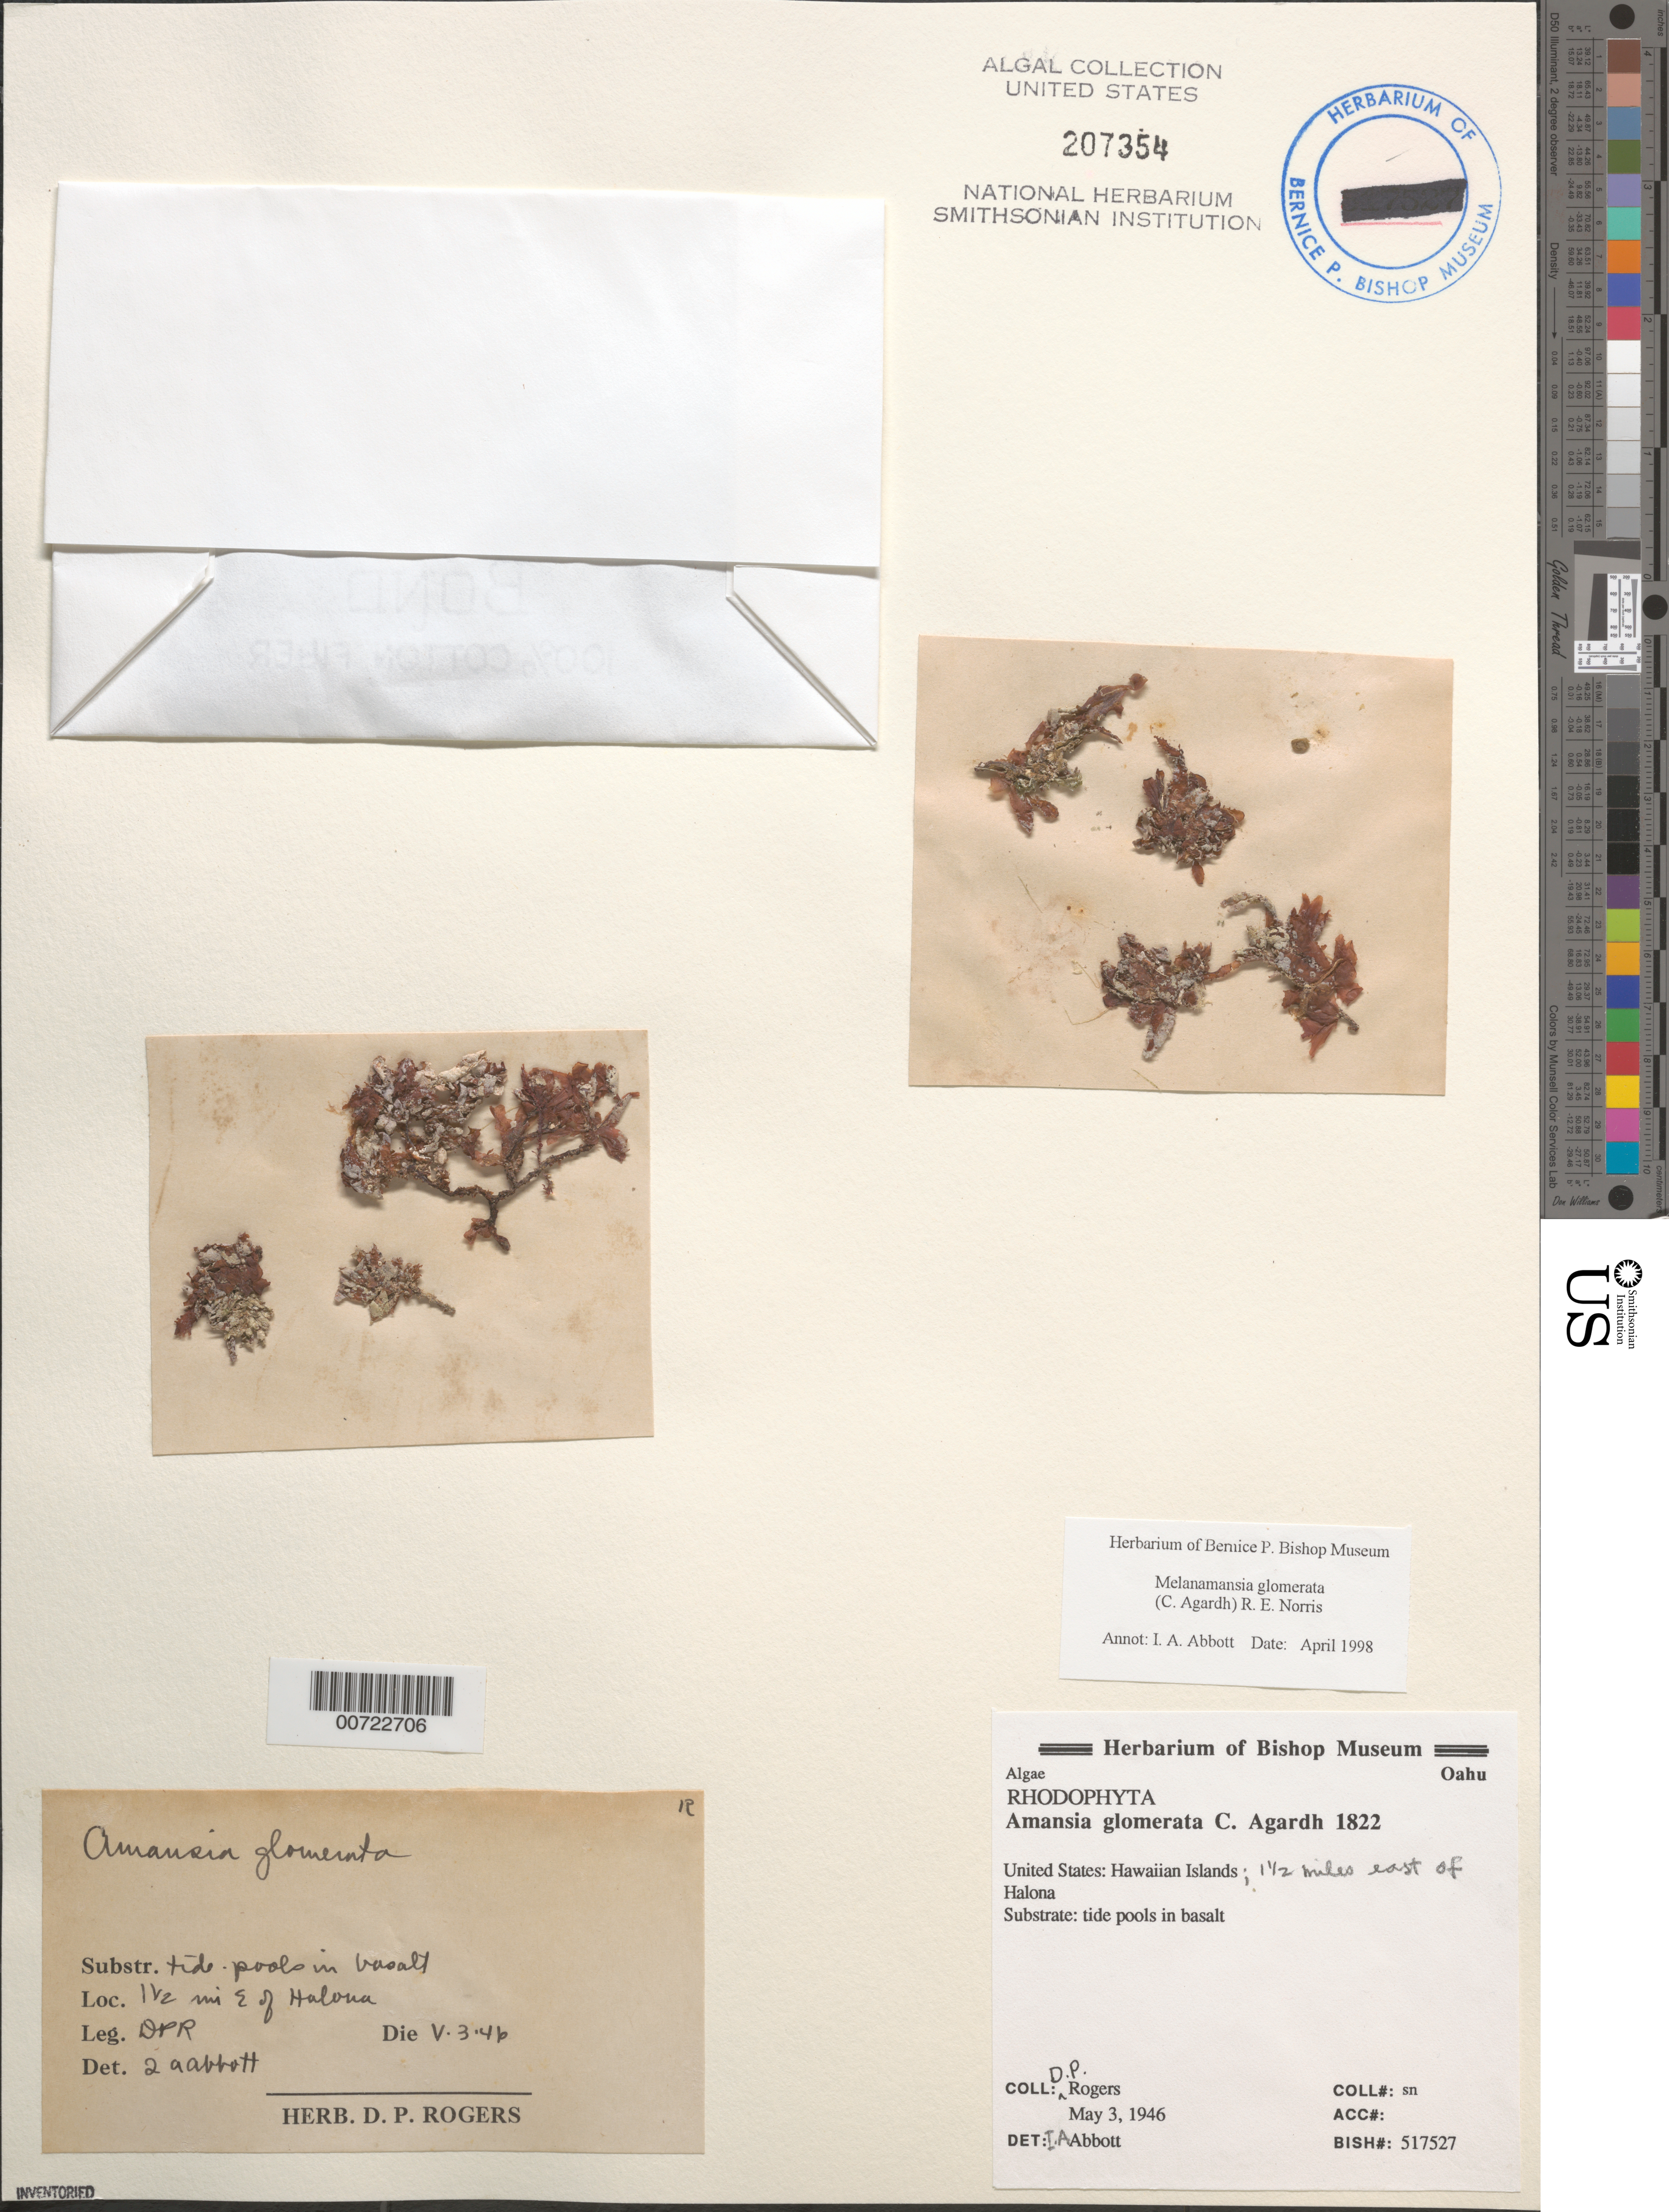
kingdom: Plantae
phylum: Rhodophyta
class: Florideophyceae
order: Ceramiales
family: Rhodomelaceae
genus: Amansia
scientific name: Amansia glomerata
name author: C. Agardh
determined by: Algae name updating Project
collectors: D. Rogers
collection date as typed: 03 May 1946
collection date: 1946-05-03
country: United States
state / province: Hawaii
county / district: Honolulu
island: Oahu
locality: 1.5 miles east of Halona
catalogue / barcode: US 207354